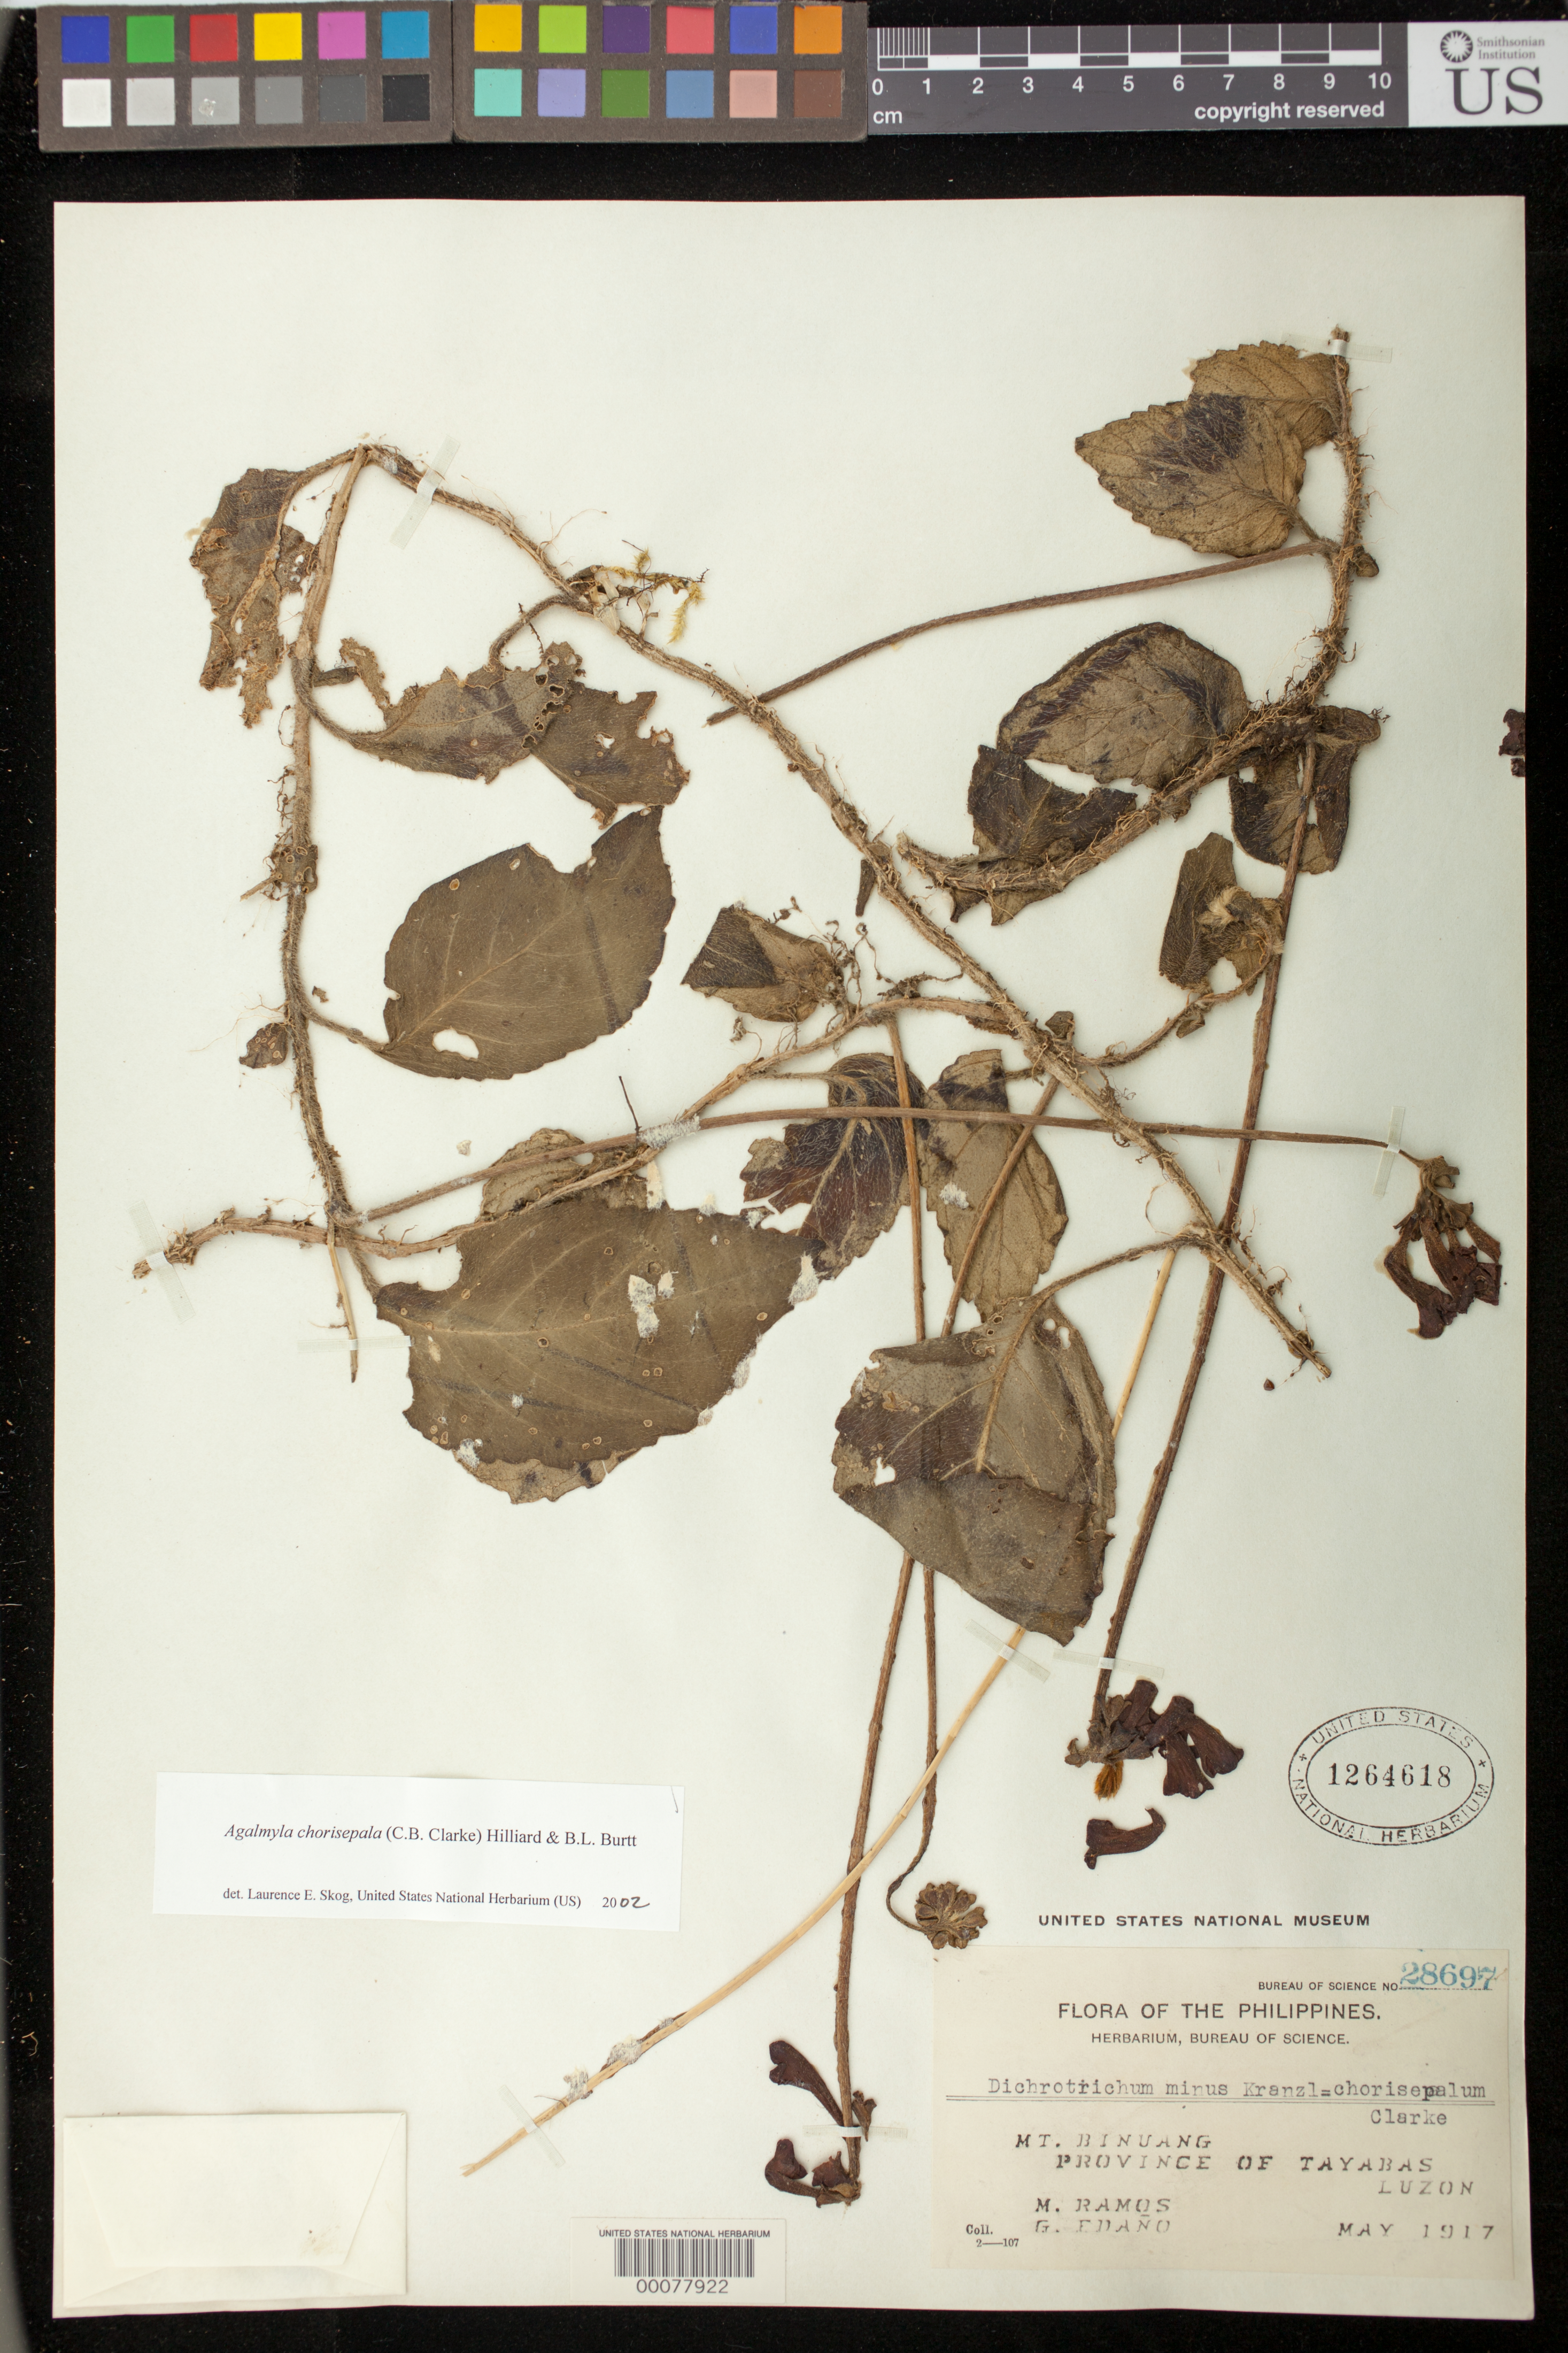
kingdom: Plantae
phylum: Tracheophyta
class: Magnoliopsida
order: Lamiales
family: Gesneriaceae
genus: Agalmyla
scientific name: Agalmyla chorisepala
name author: (C.B. Clarke) Hilliard & B.L. Burtt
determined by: Skog, Laurence E.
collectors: M. Ramos & G. Edaño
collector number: Bur. Sci. 28697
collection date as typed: May 1917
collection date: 1917-05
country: Philippines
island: Luzon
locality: Mt. Binuang, Province of Tayabas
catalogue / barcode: US 1264618